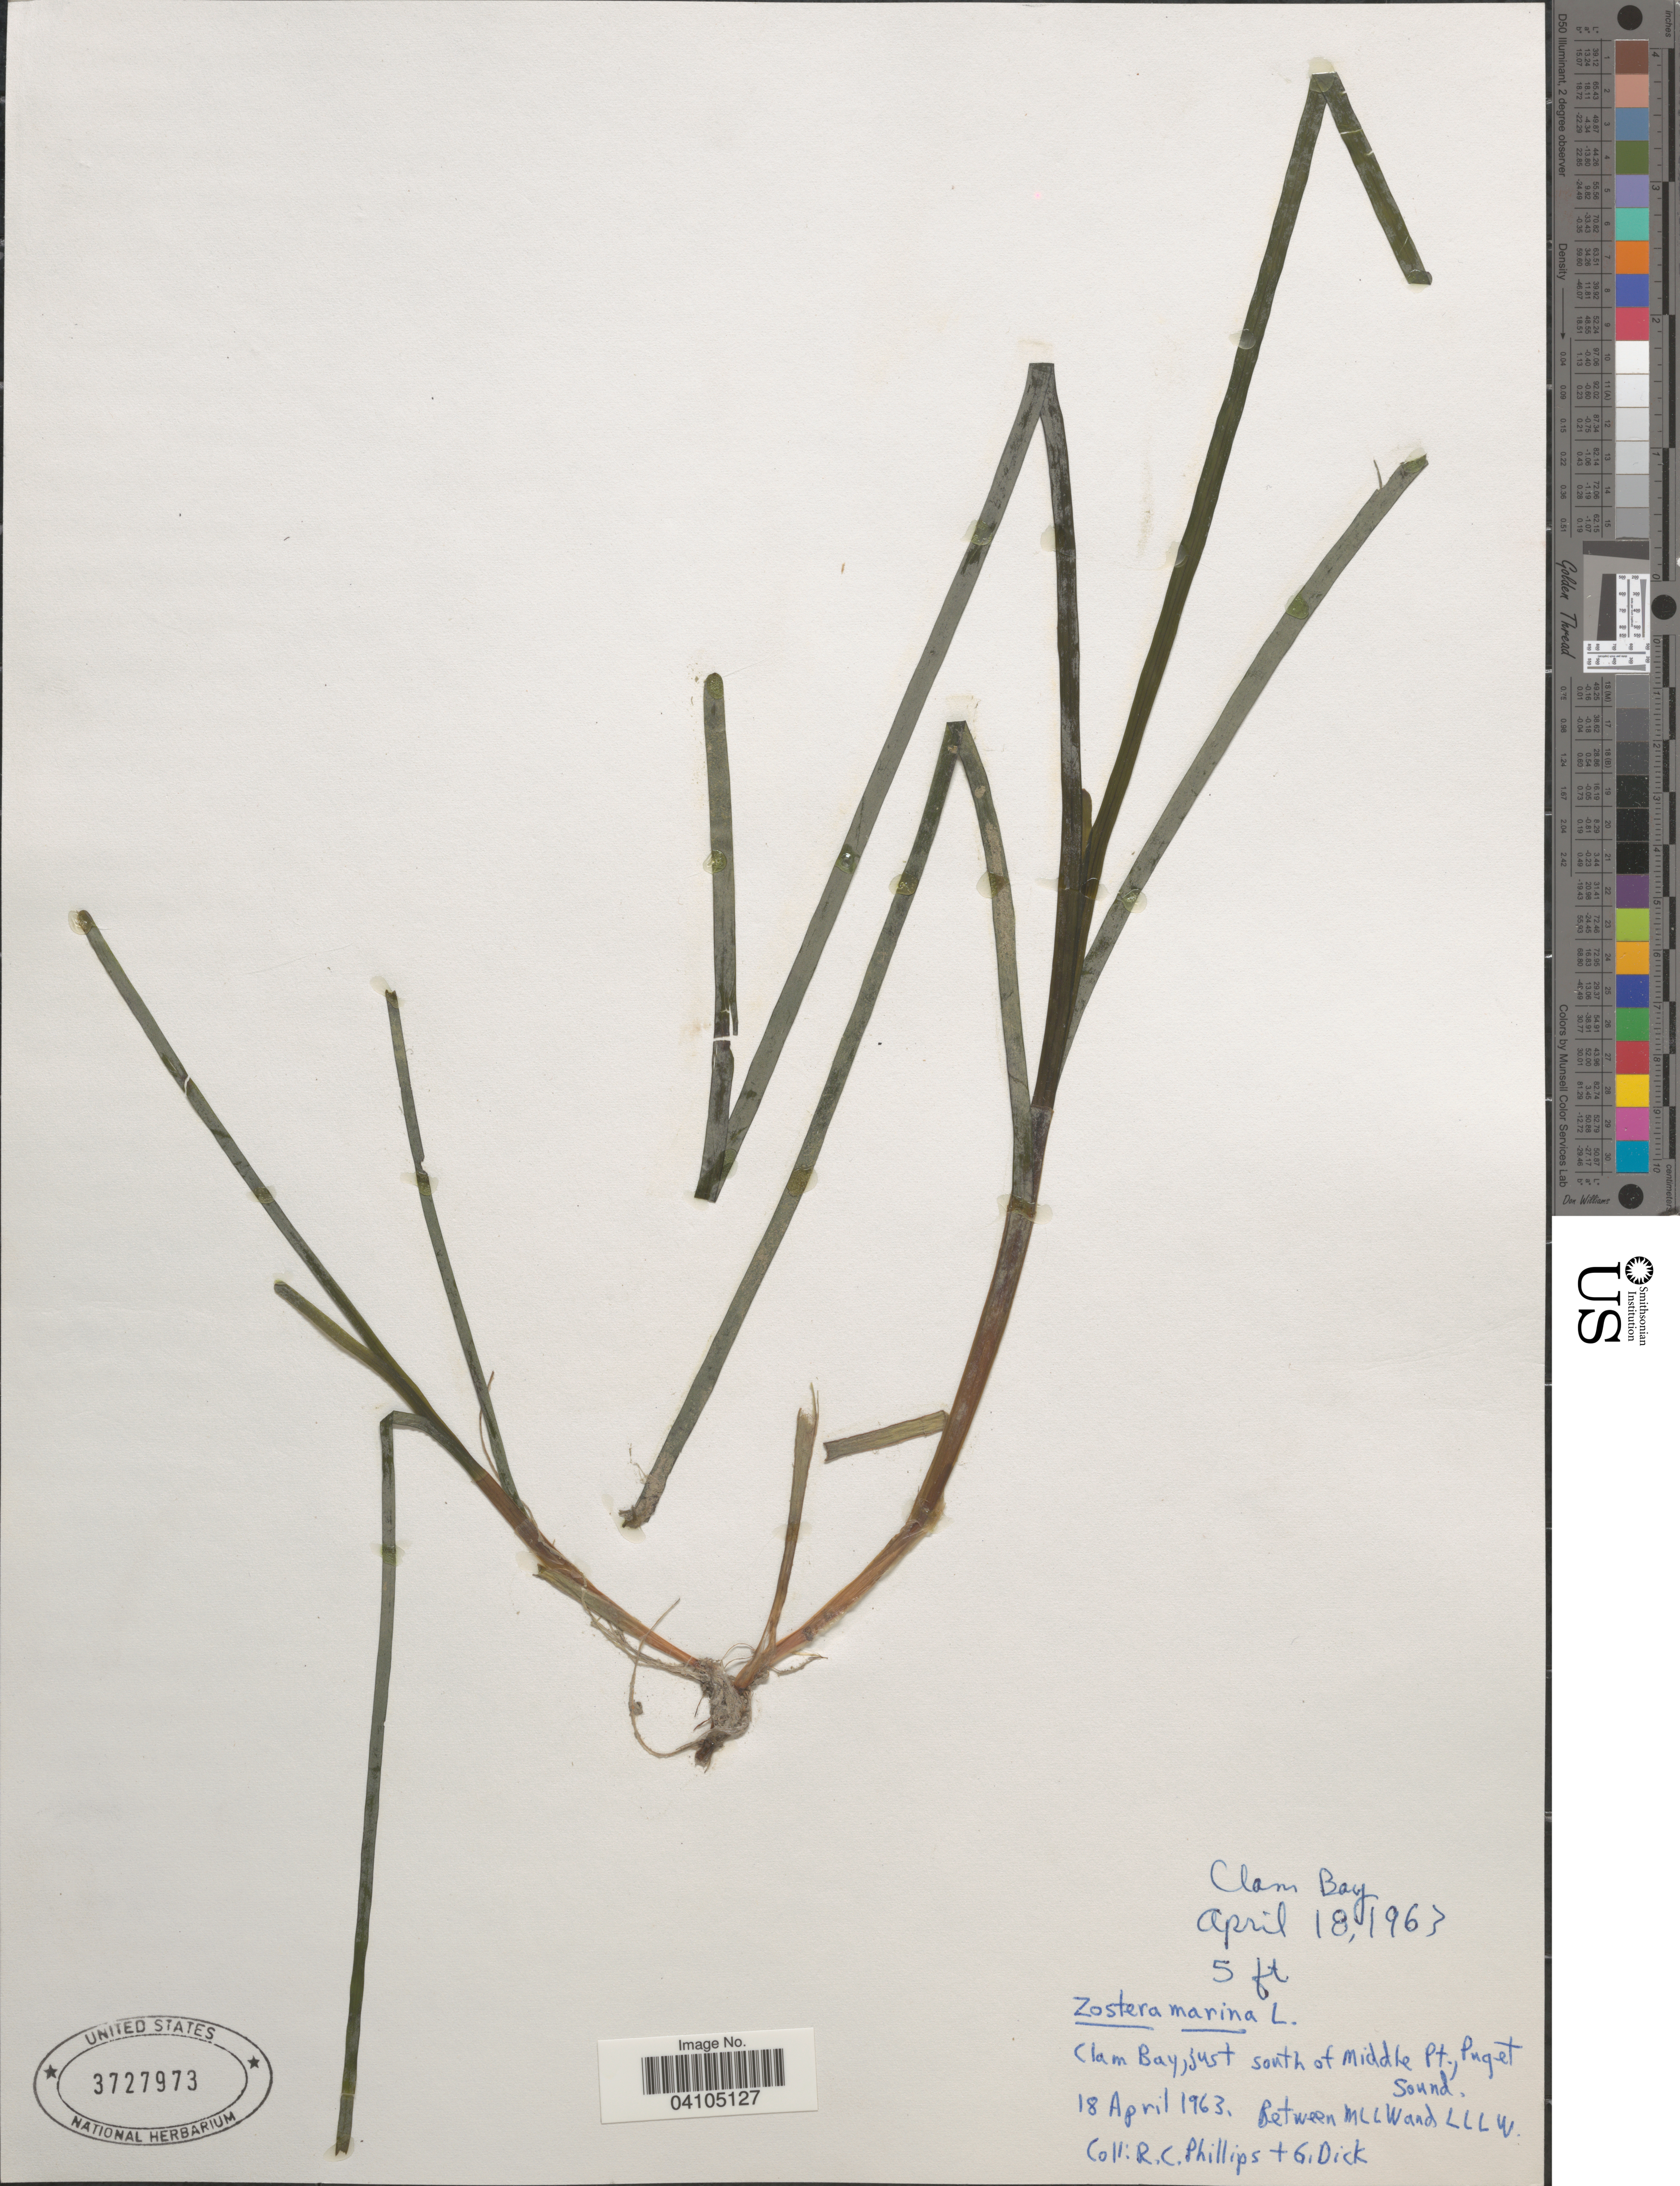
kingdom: Plantae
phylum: Tracheophyta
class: Liliopsida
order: Alismatales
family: Zosteraceae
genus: Zostera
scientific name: Zostera marina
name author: L.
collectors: R. C. Phillips & G. Dick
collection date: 1963-04-18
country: United States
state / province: Washington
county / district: King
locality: Clam Bay. Clam Bay, just south of Middle Pt., Puget Sound.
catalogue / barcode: US 3727973